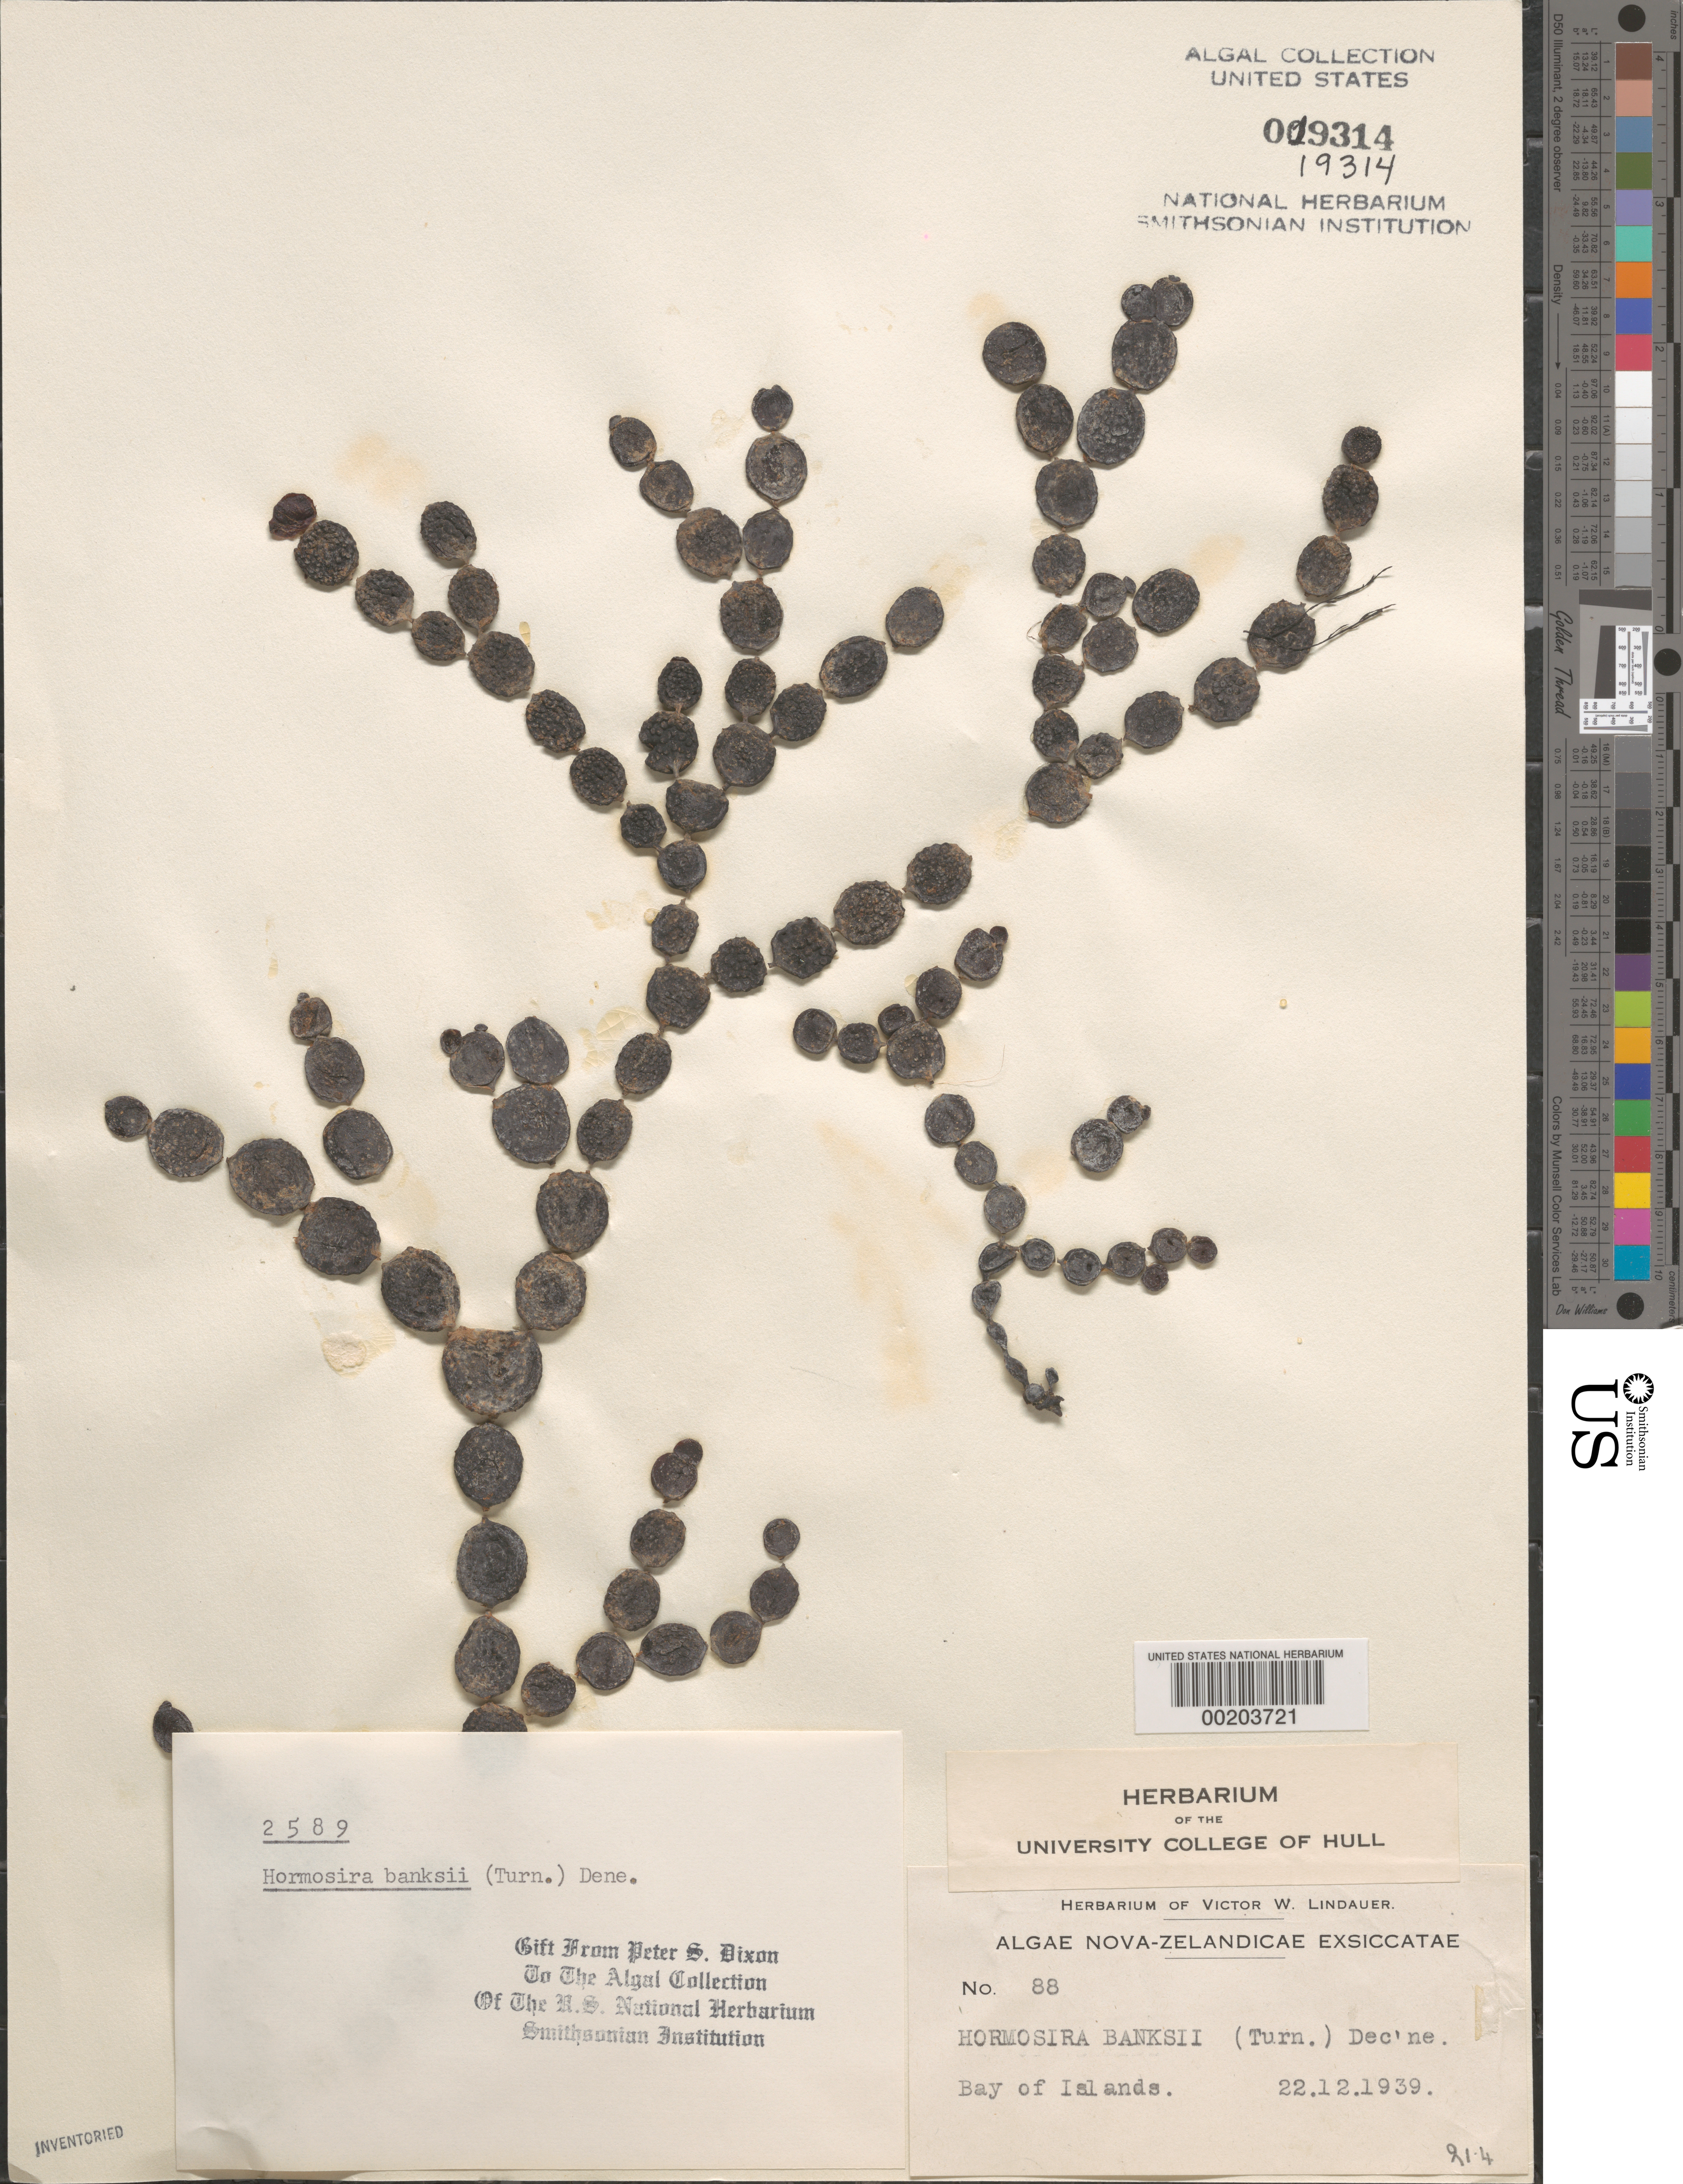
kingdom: Chromista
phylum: Ochrophyta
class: Phaeophyceae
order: Fucales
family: Hormosiraceae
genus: Hormosira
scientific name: Hormosira banksii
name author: (Turner) Decne.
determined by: Dixon, P. S.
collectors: V. Lindauer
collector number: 88 & PSD 2589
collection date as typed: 22 Dec 1939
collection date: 1939-12-22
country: New Zealand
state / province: Northland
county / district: Far North District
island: North Island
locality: Bay of Islands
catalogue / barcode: US 19314